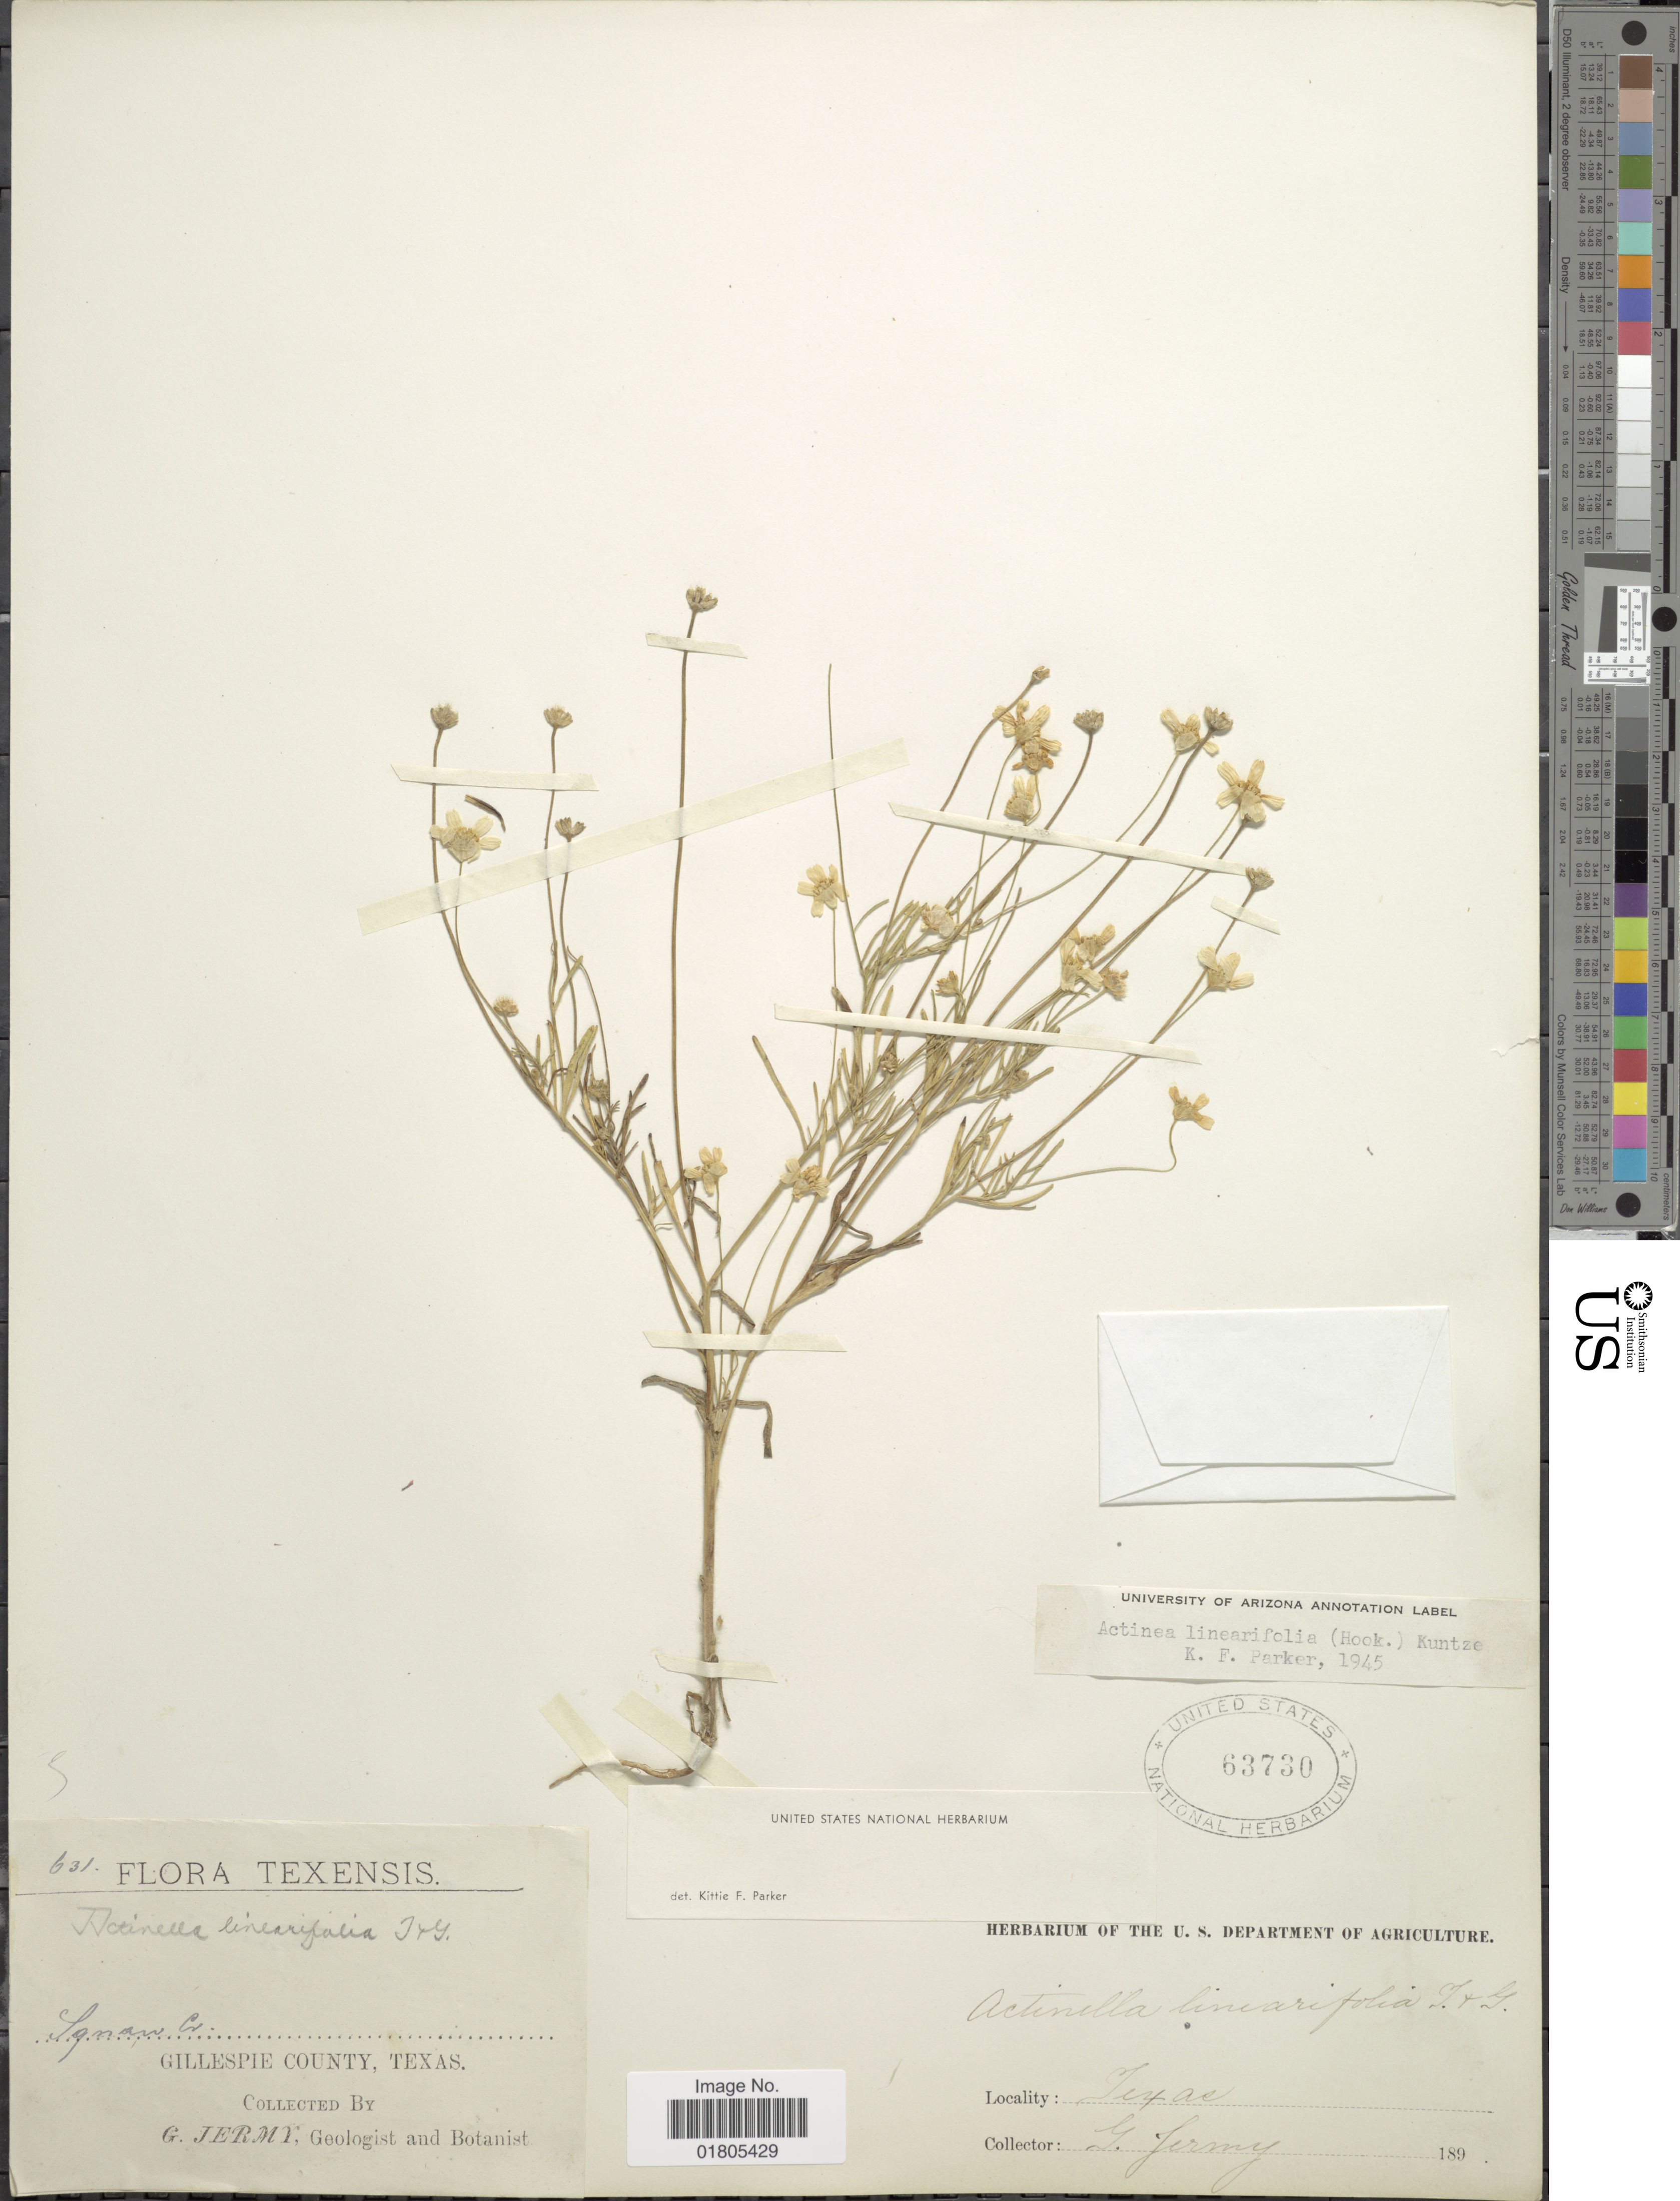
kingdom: Plantae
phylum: Tracheophyta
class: Magnoliopsida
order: Asterales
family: Asteraceae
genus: Actinea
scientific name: Actinea linearifolia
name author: (Hook.) Kuntze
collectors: G. Jermy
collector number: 631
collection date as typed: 189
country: United States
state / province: Texas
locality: Gillespie County, Texas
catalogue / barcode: US 63730